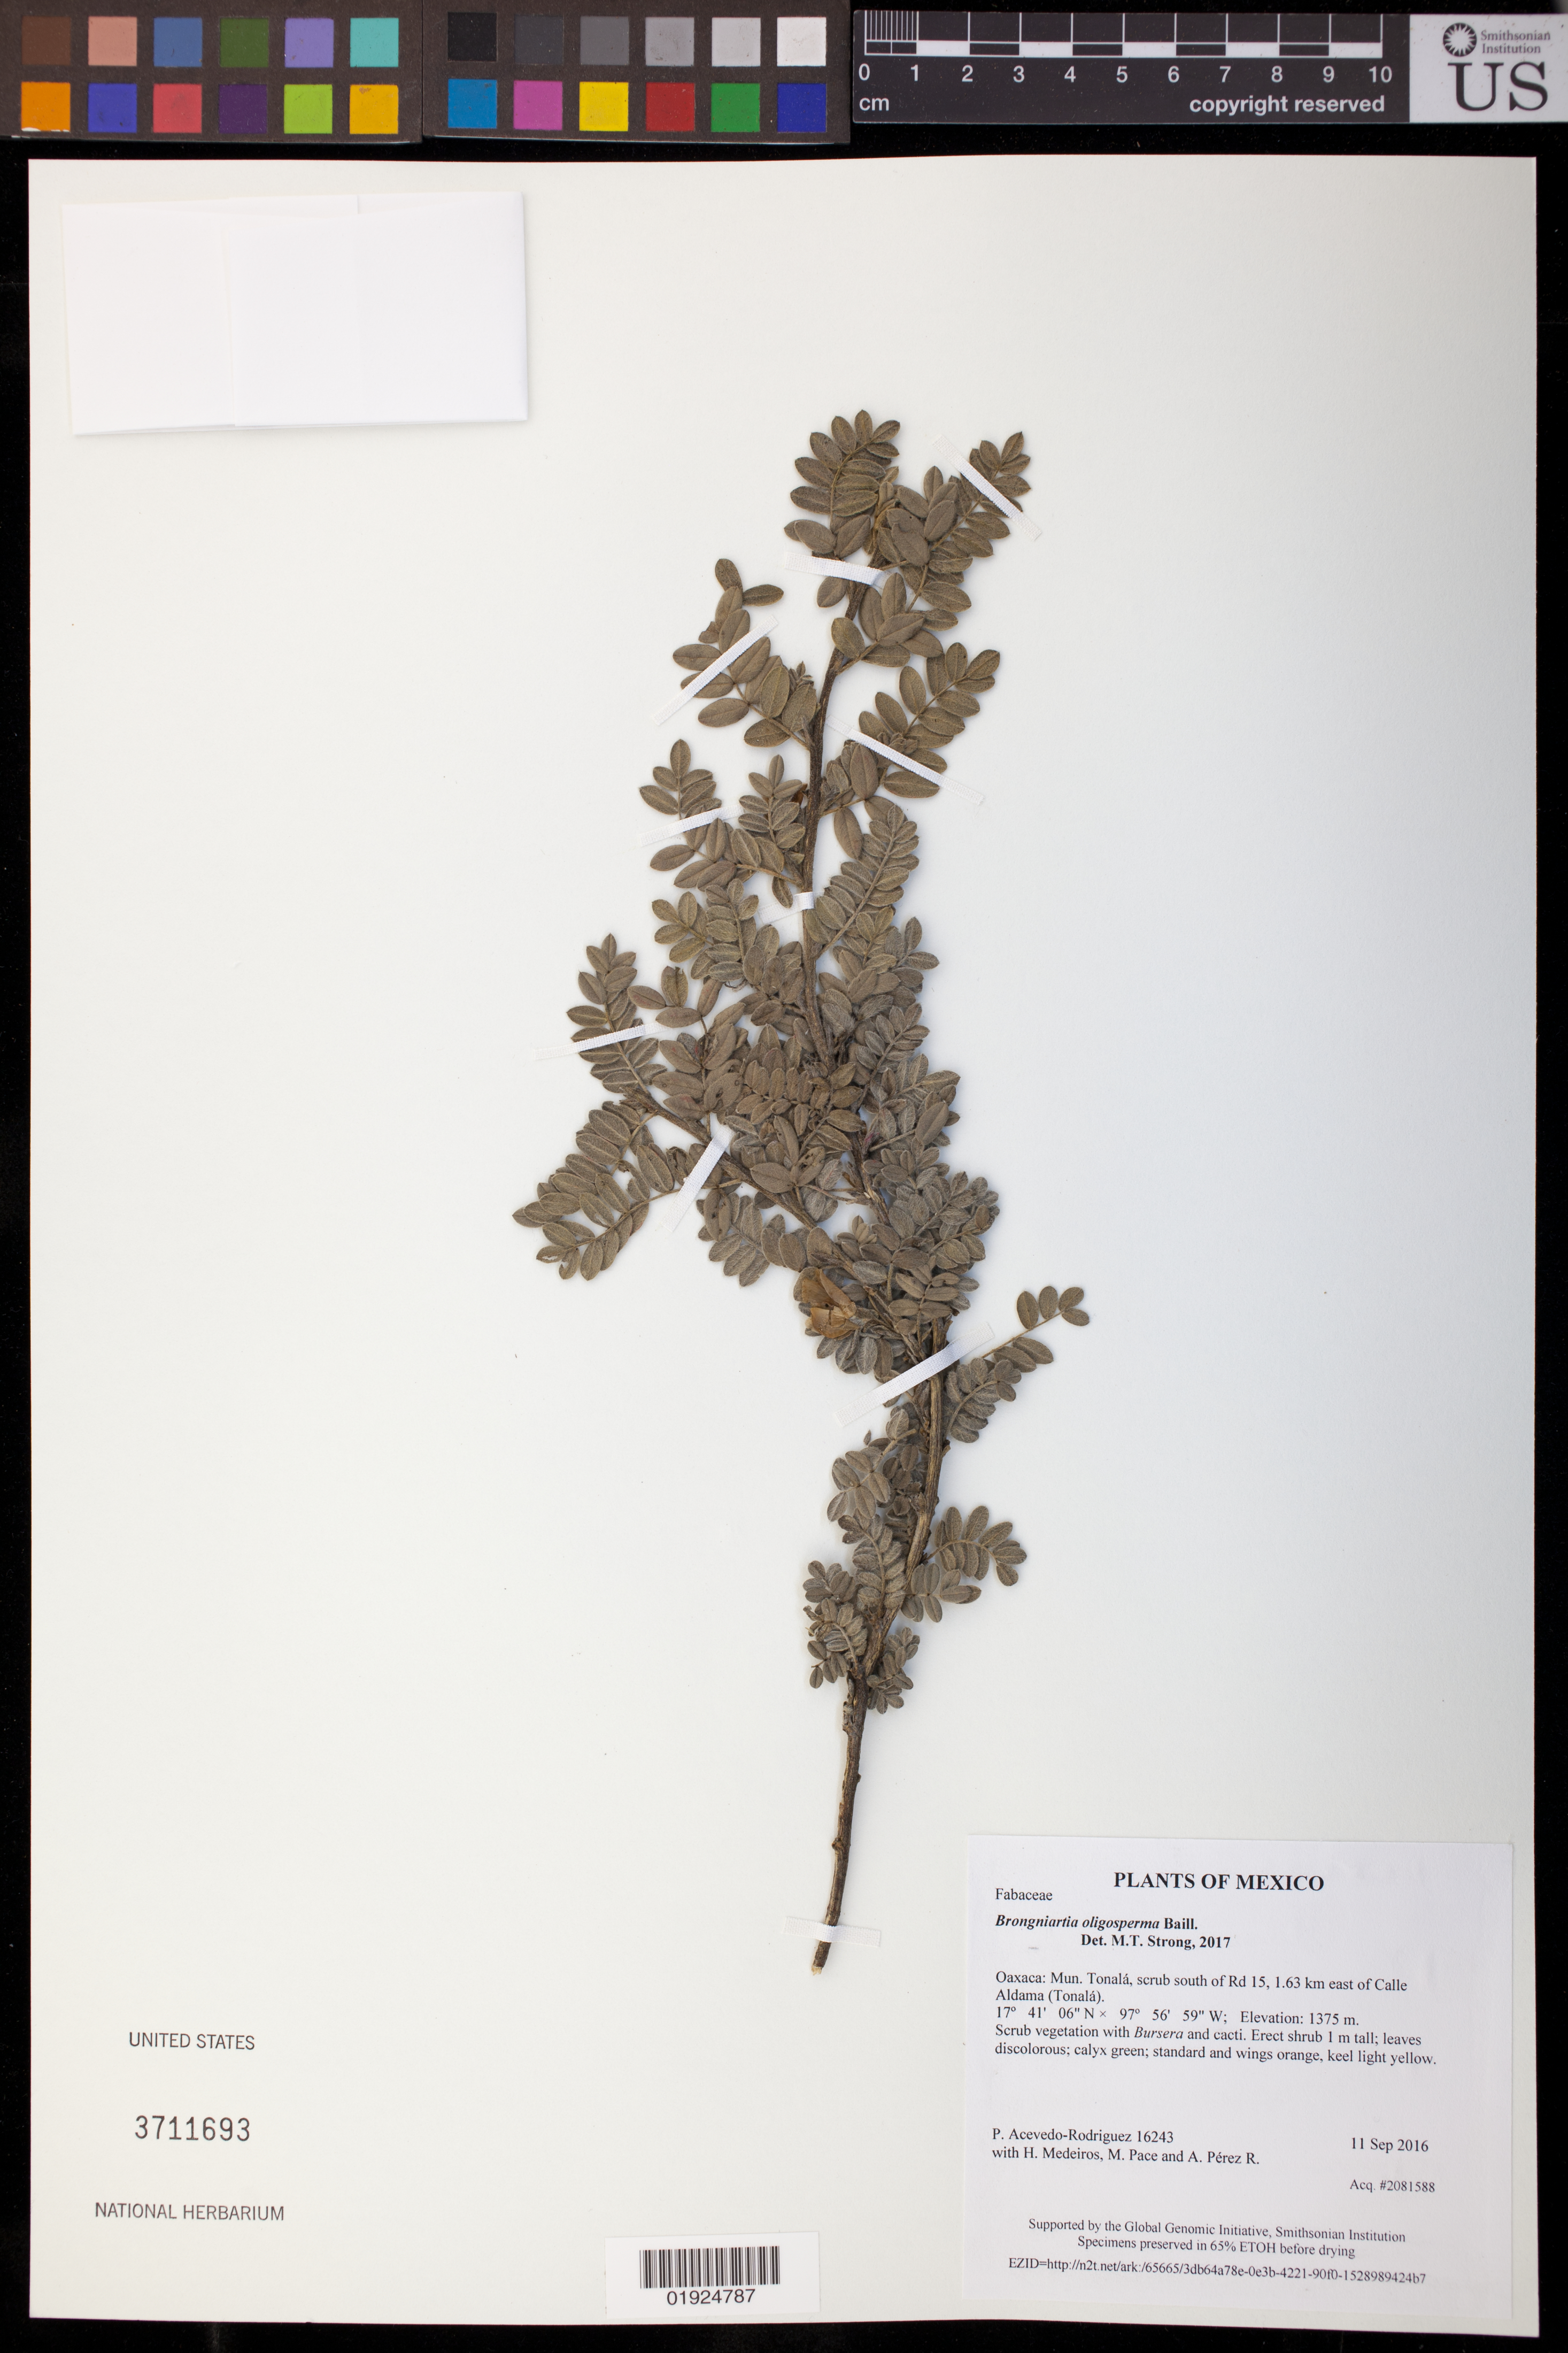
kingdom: Plantae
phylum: Tracheophyta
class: Magnoliopsida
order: Fabales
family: Fabaceae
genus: Brongniartia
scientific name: Brongniartia oligosperma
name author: Baill.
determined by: Strong, M. T., (US), Smithsonian Institution - National Museum of Natural History (UNITED STATES)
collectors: P. Acevedo-Rodr., H. Medeiros, M. R. Pace & A. Pérez R.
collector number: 16243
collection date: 2016-09-11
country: Mexico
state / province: Oaxaca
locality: Mun. Tonalá, scrub south of Rd 15, 1.63 km east of Calle Aldama (Tonalá).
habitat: Scrub vegetation with Bursera and cacti.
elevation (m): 1375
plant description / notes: US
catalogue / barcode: US 3711693